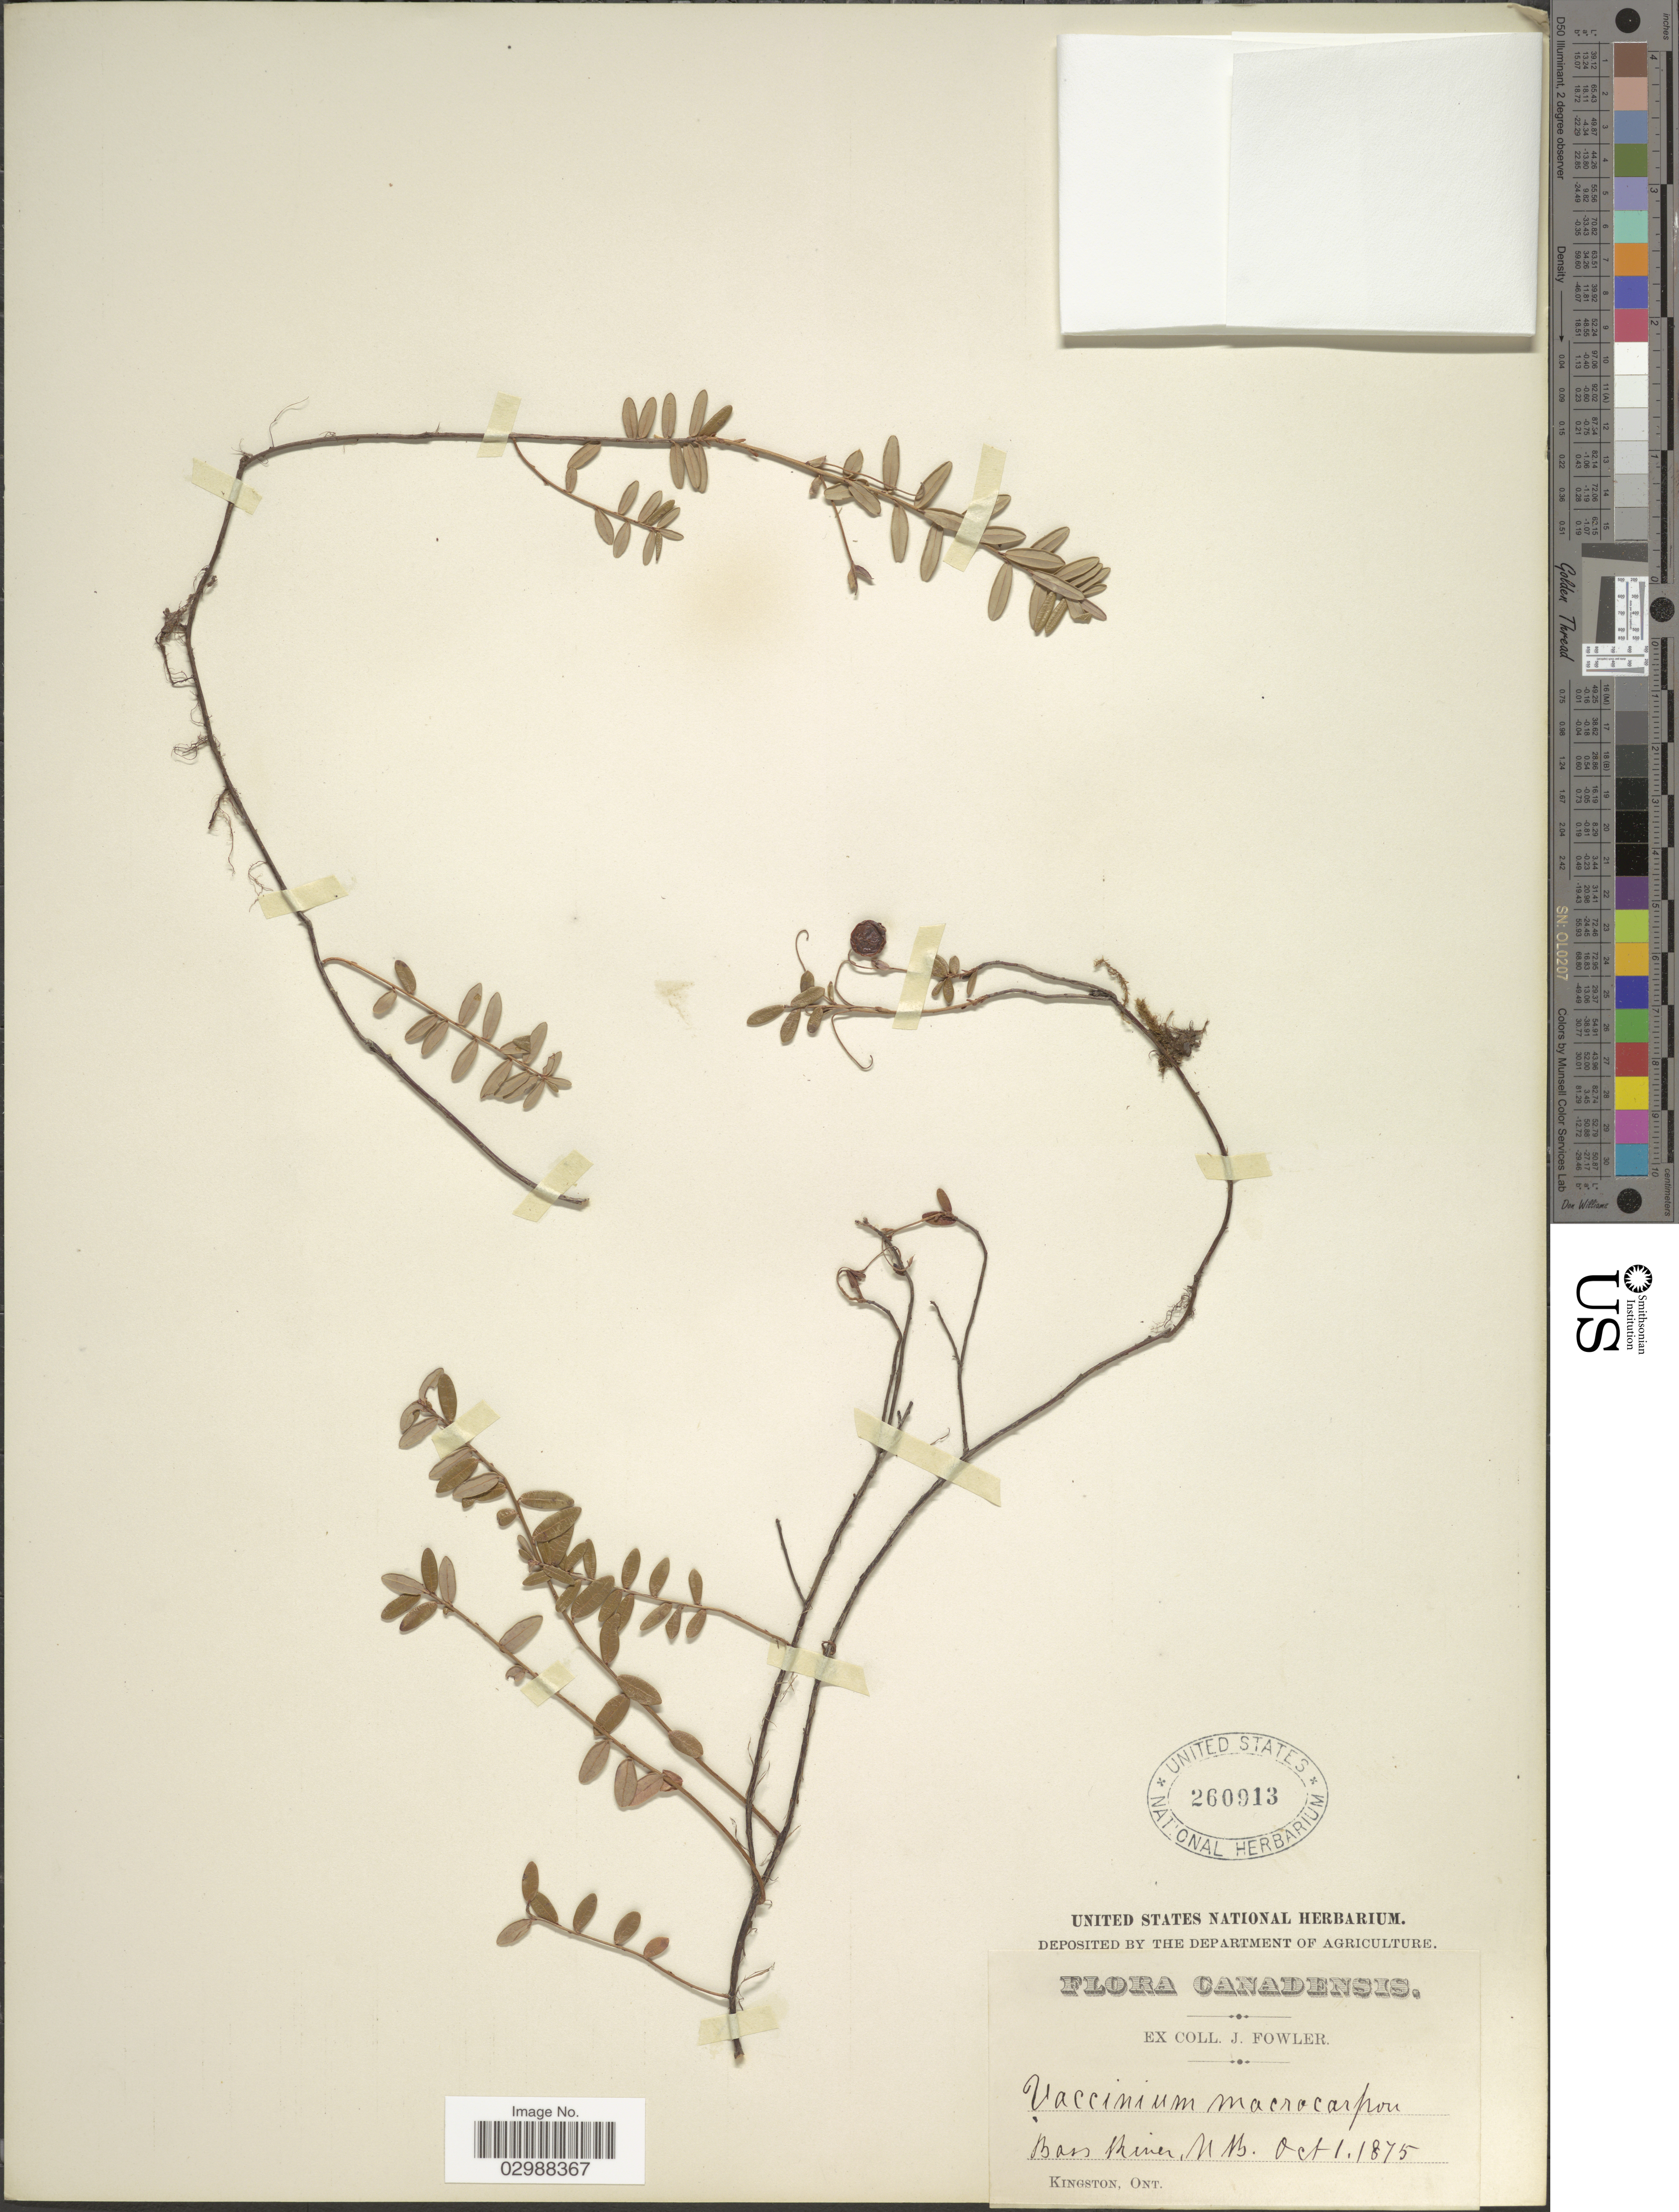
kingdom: Plantae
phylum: Tracheophyta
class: Magnoliopsida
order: Ericales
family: Ericaceae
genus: Vaccinium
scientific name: Vaccinium macrocarpon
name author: Aiton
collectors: J. Fowler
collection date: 1875-10-01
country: Canada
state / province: New Brunswick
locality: Bass River, N.B.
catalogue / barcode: US 260913